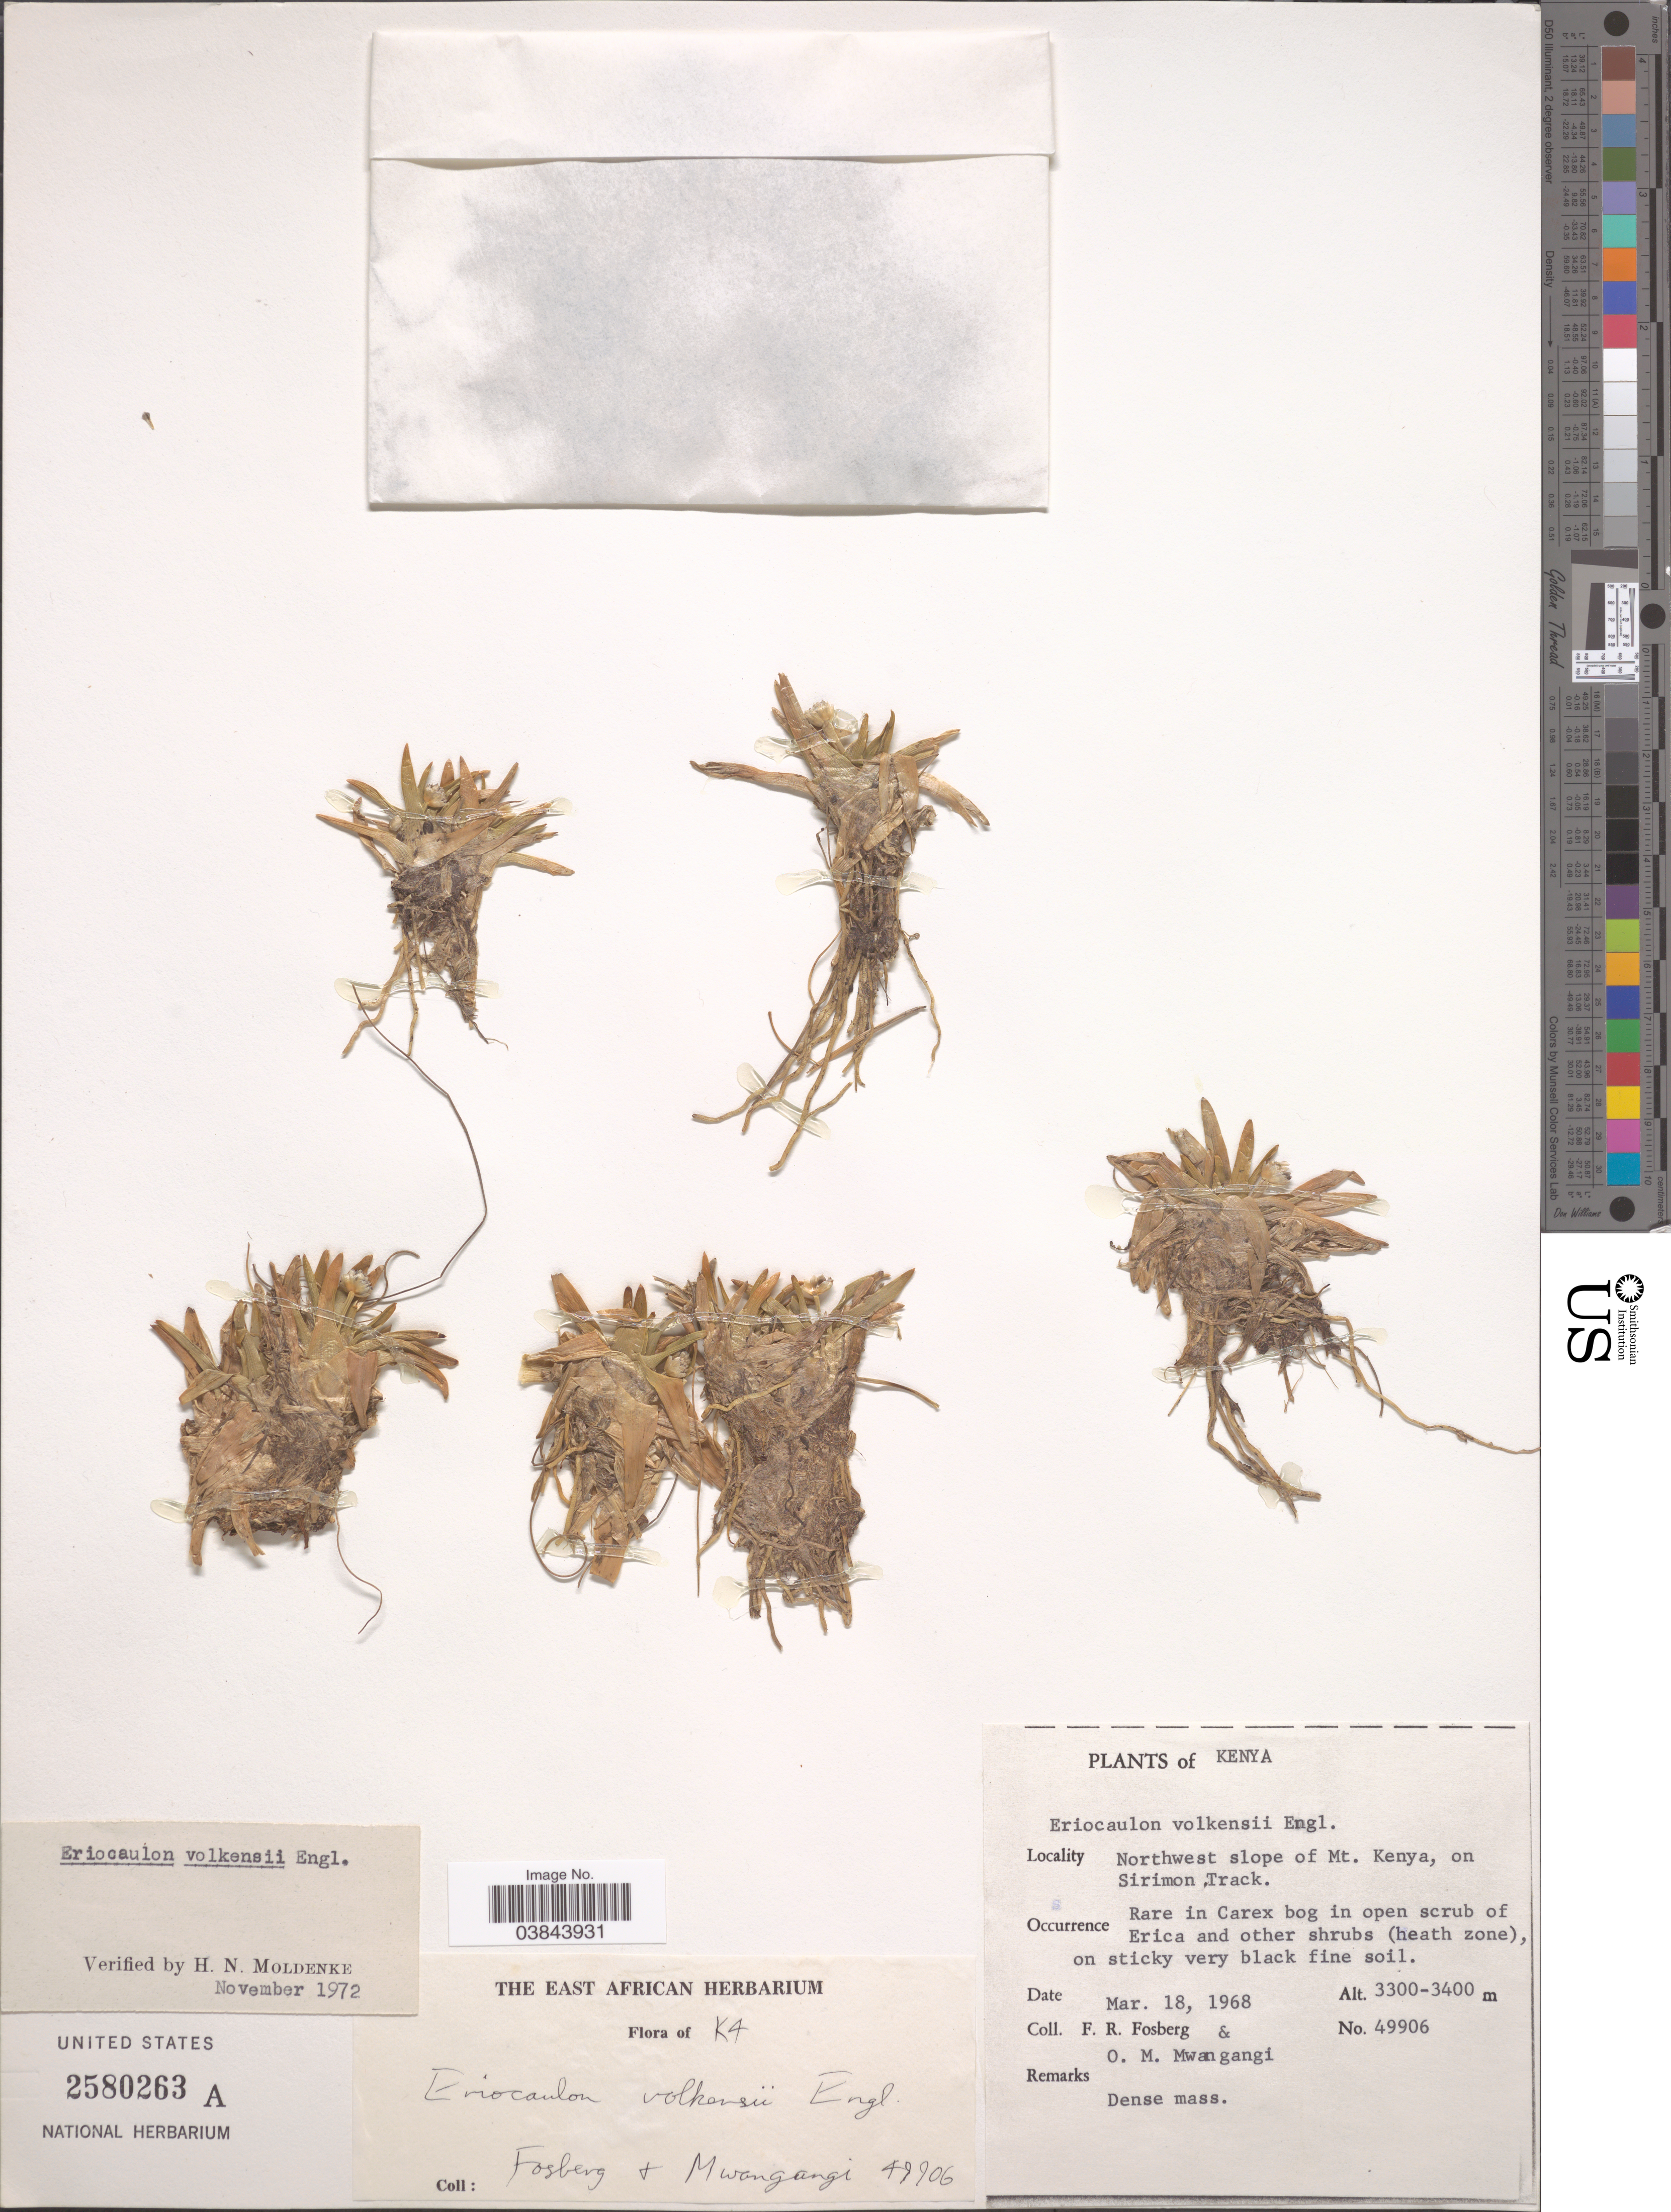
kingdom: Plantae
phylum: Tracheophyta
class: Liliopsida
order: Poales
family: Eriocaulaceae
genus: Eriocaulon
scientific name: Eriocaulon volkensii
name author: Engl.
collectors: F. R. Fosberg & O. M. Mwangangi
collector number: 49906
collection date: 1968-03-18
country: Kenya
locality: Northwest slope of Mt. Kenya, on Sirimon Track.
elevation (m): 3300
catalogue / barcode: US 2580263A